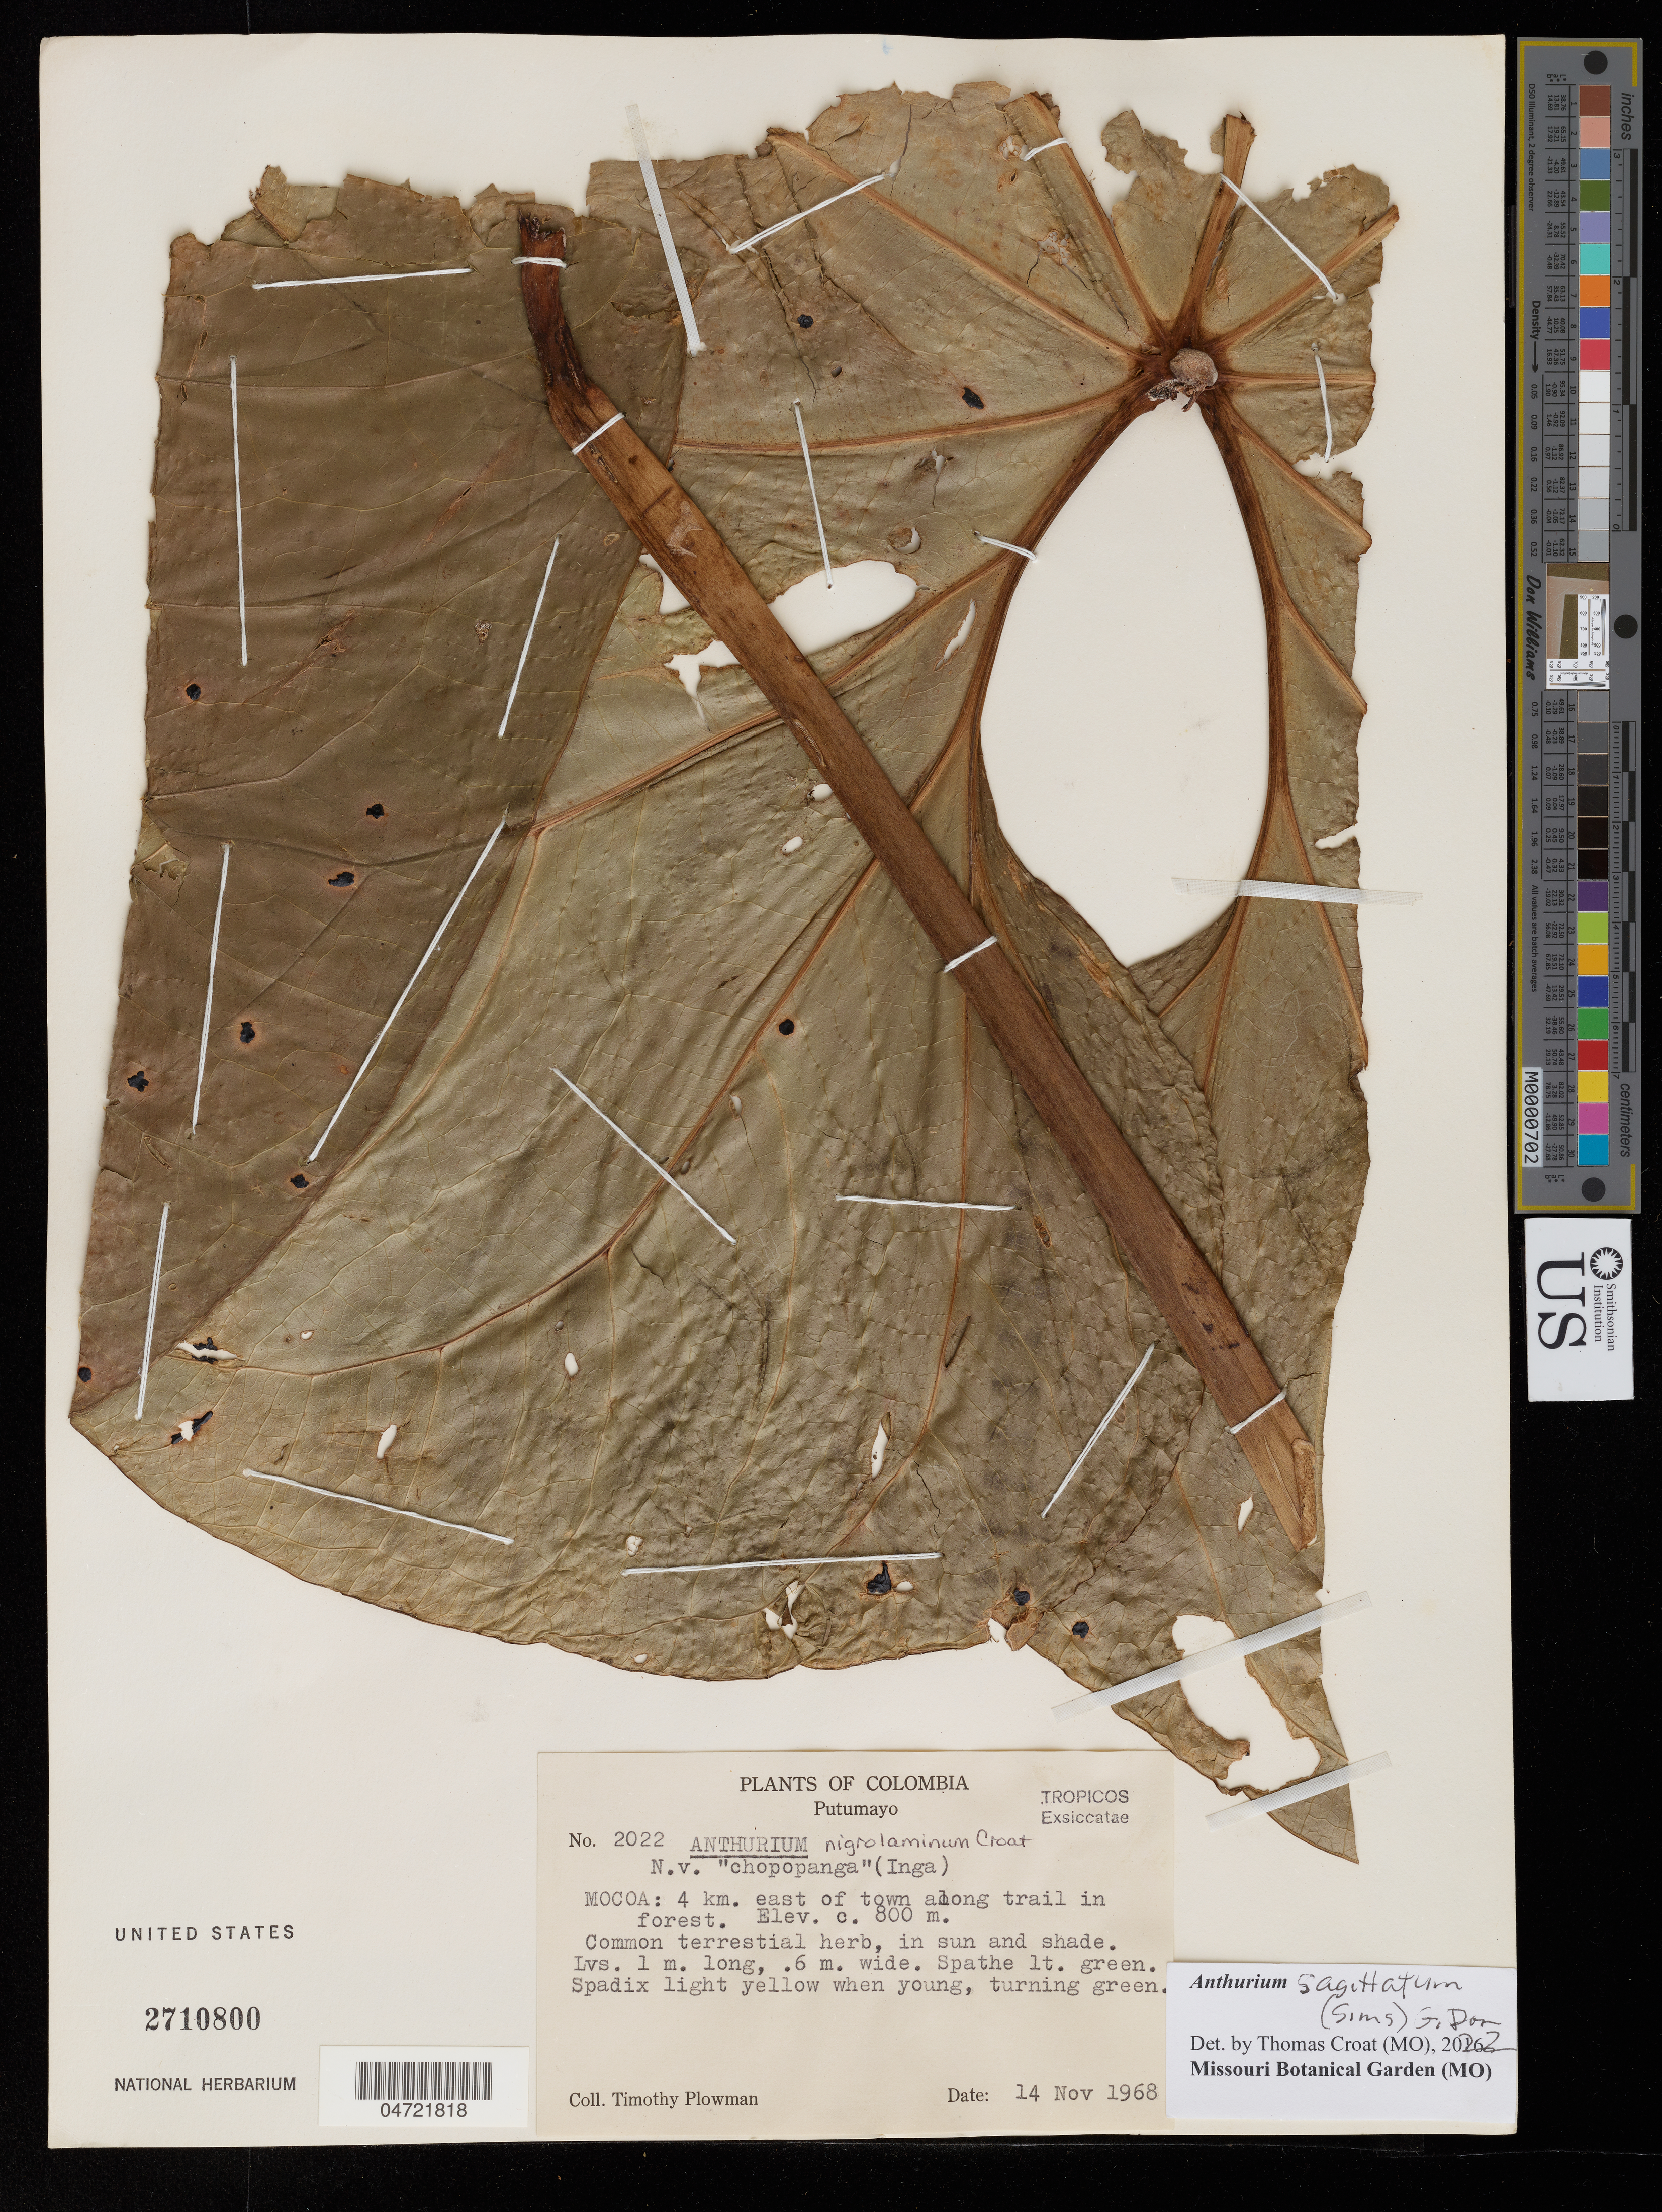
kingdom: Plantae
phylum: Tracheophyta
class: Liliopsida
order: Zingiberales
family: Heliconiaceae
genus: Heliconia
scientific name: Heliconia psittacorum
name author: L. f.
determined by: Vincelli, Paul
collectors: P. Vincelli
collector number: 1227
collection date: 1979-09-11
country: Colombia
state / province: Vichada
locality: Territorio Faunístico del Tuparro. Open savanna around El Tapón.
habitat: Open savanna along Carretera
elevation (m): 200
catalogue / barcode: US 3370109